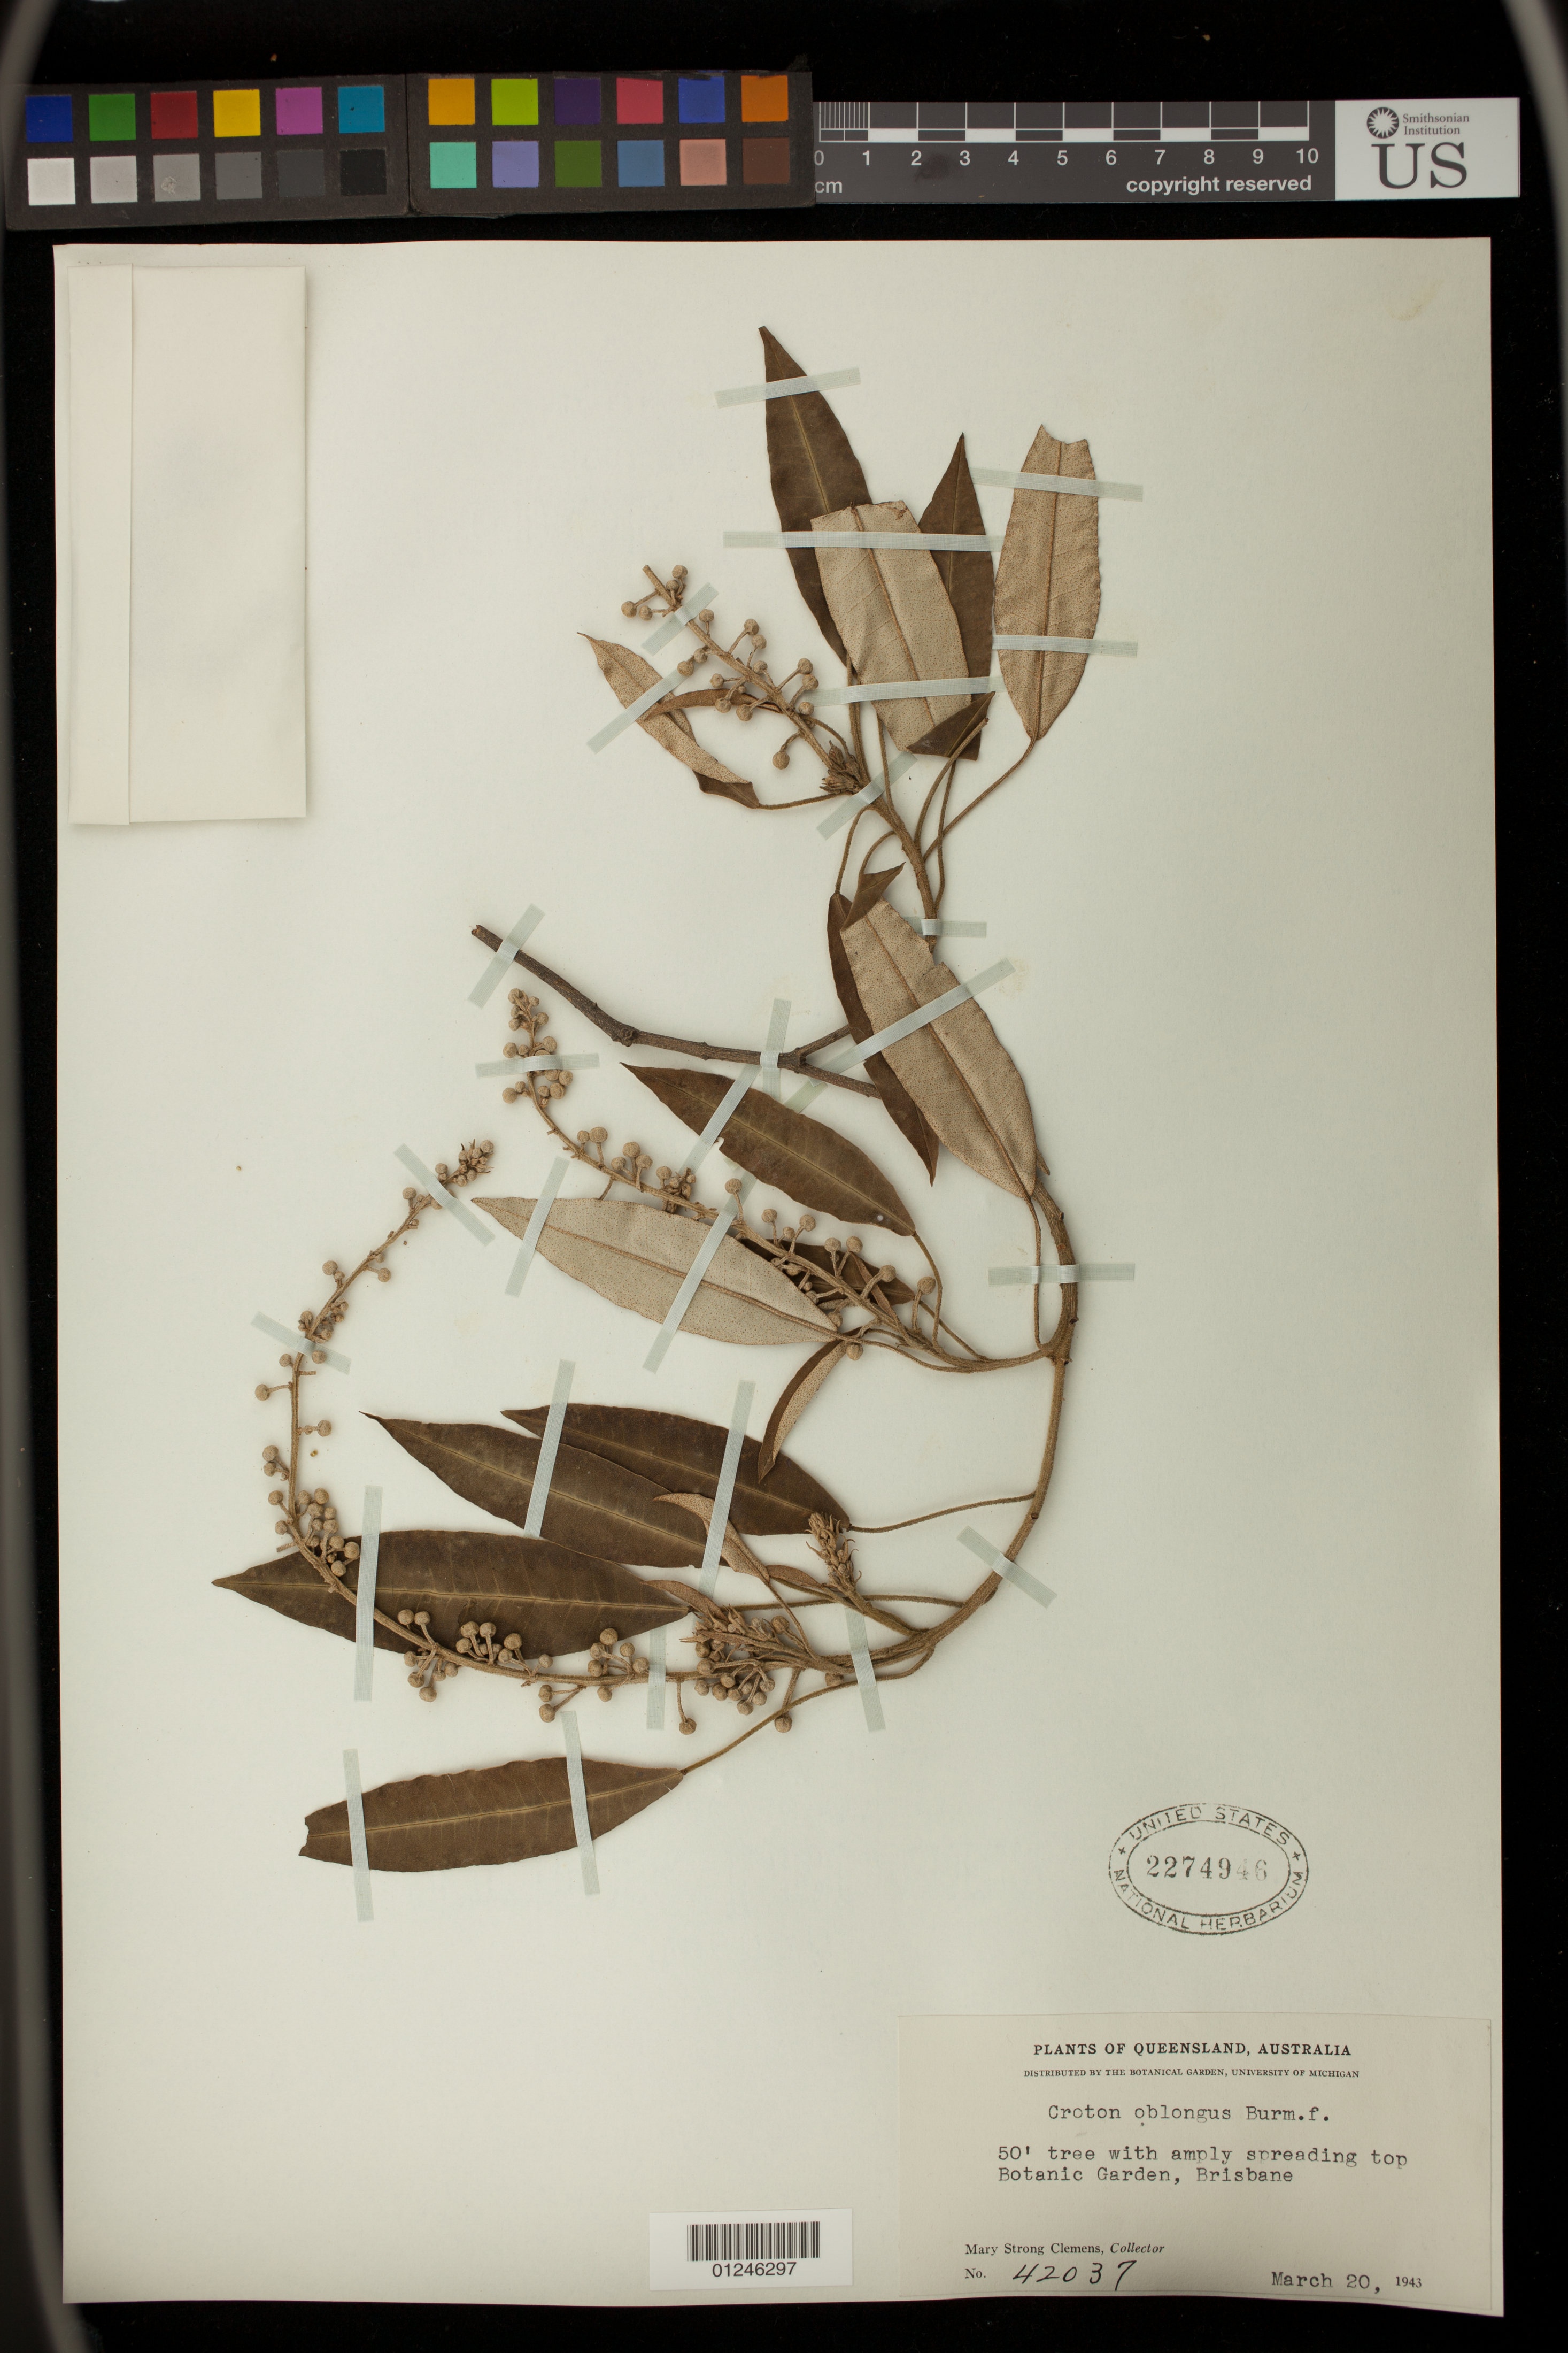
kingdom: Plantae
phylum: Tracheophyta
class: Magnoliopsida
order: Malpighiales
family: Euphorbiaceae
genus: Croton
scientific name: Croton oblongus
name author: Burm. f.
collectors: M. S. Clemens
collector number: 42037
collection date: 1943-03-20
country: Australia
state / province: Queensland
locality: Botanic Garden, Brisbane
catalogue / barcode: US 2274946